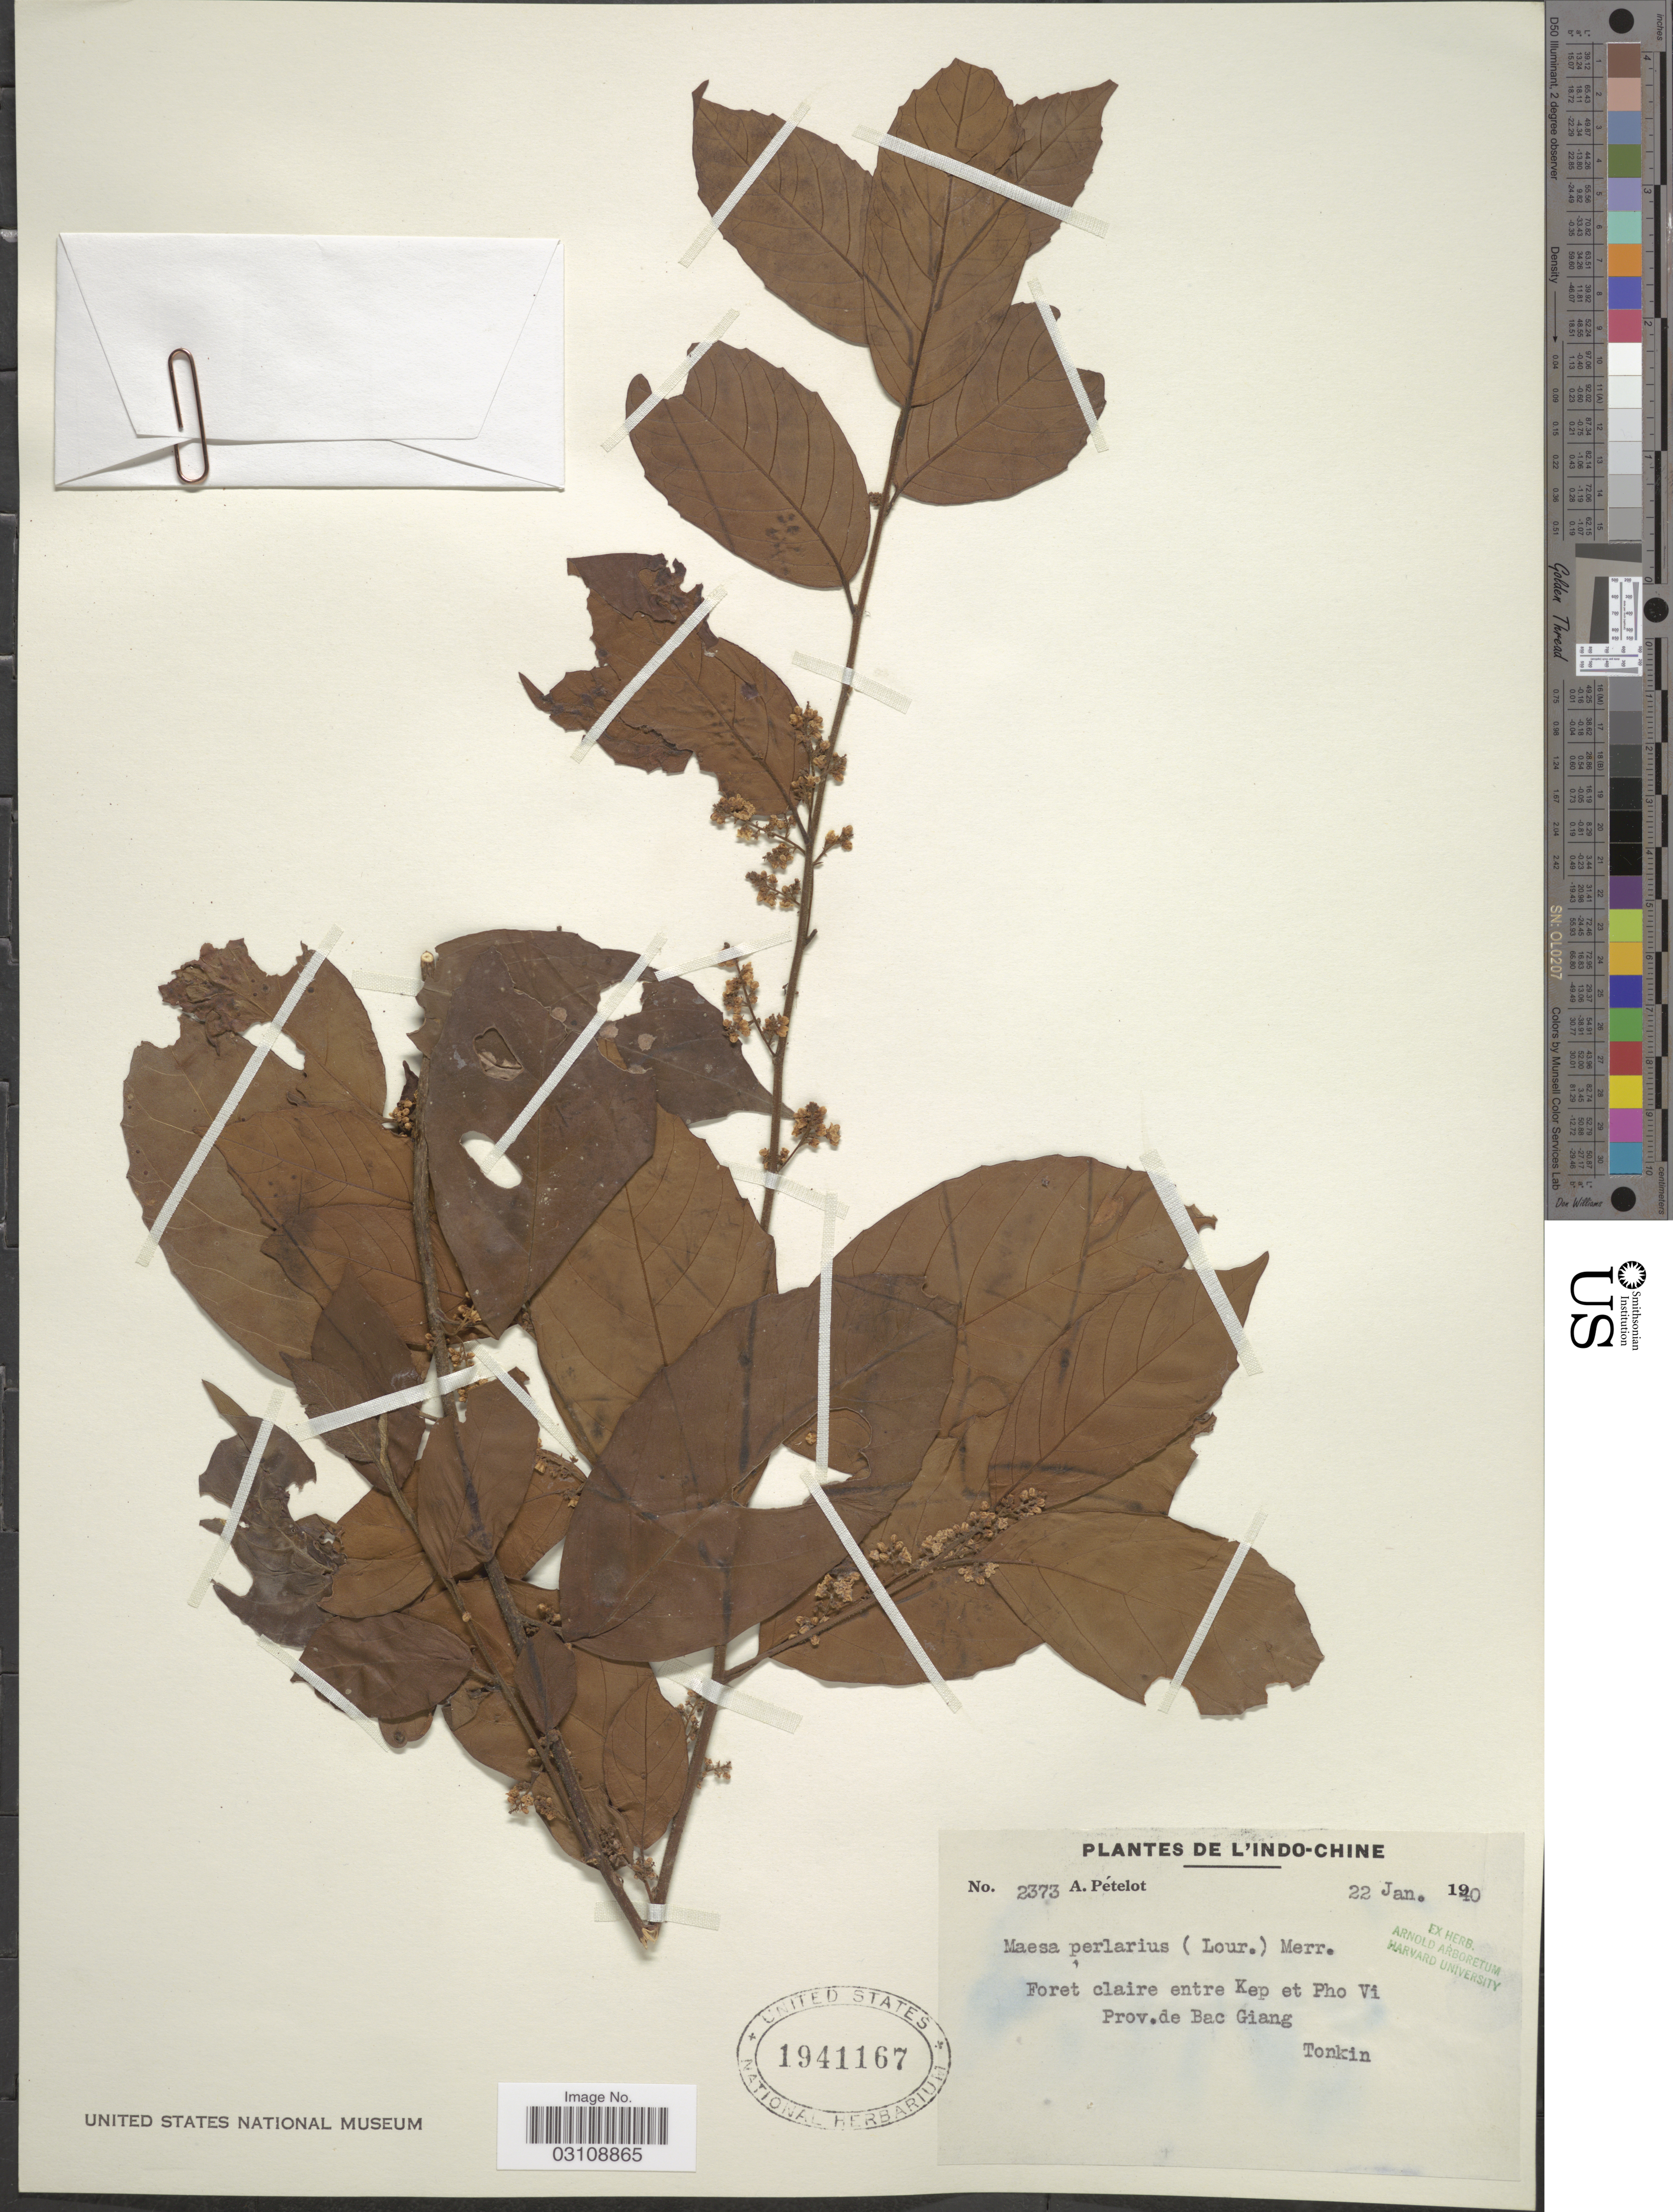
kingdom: Plantae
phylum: Tracheophyta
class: Magnoliopsida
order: Ericales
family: Primulaceae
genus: Maesa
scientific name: Maesa perlaria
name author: (Lour.) Merr.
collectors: A. Petelot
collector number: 2373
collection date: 1940-01-22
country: Vietnam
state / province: Bac Giang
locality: L'Indo-Chine. Foret claire entre Kep et Pho Vi. Prov. de Bac Giang. Tonkin.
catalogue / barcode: US 1941167